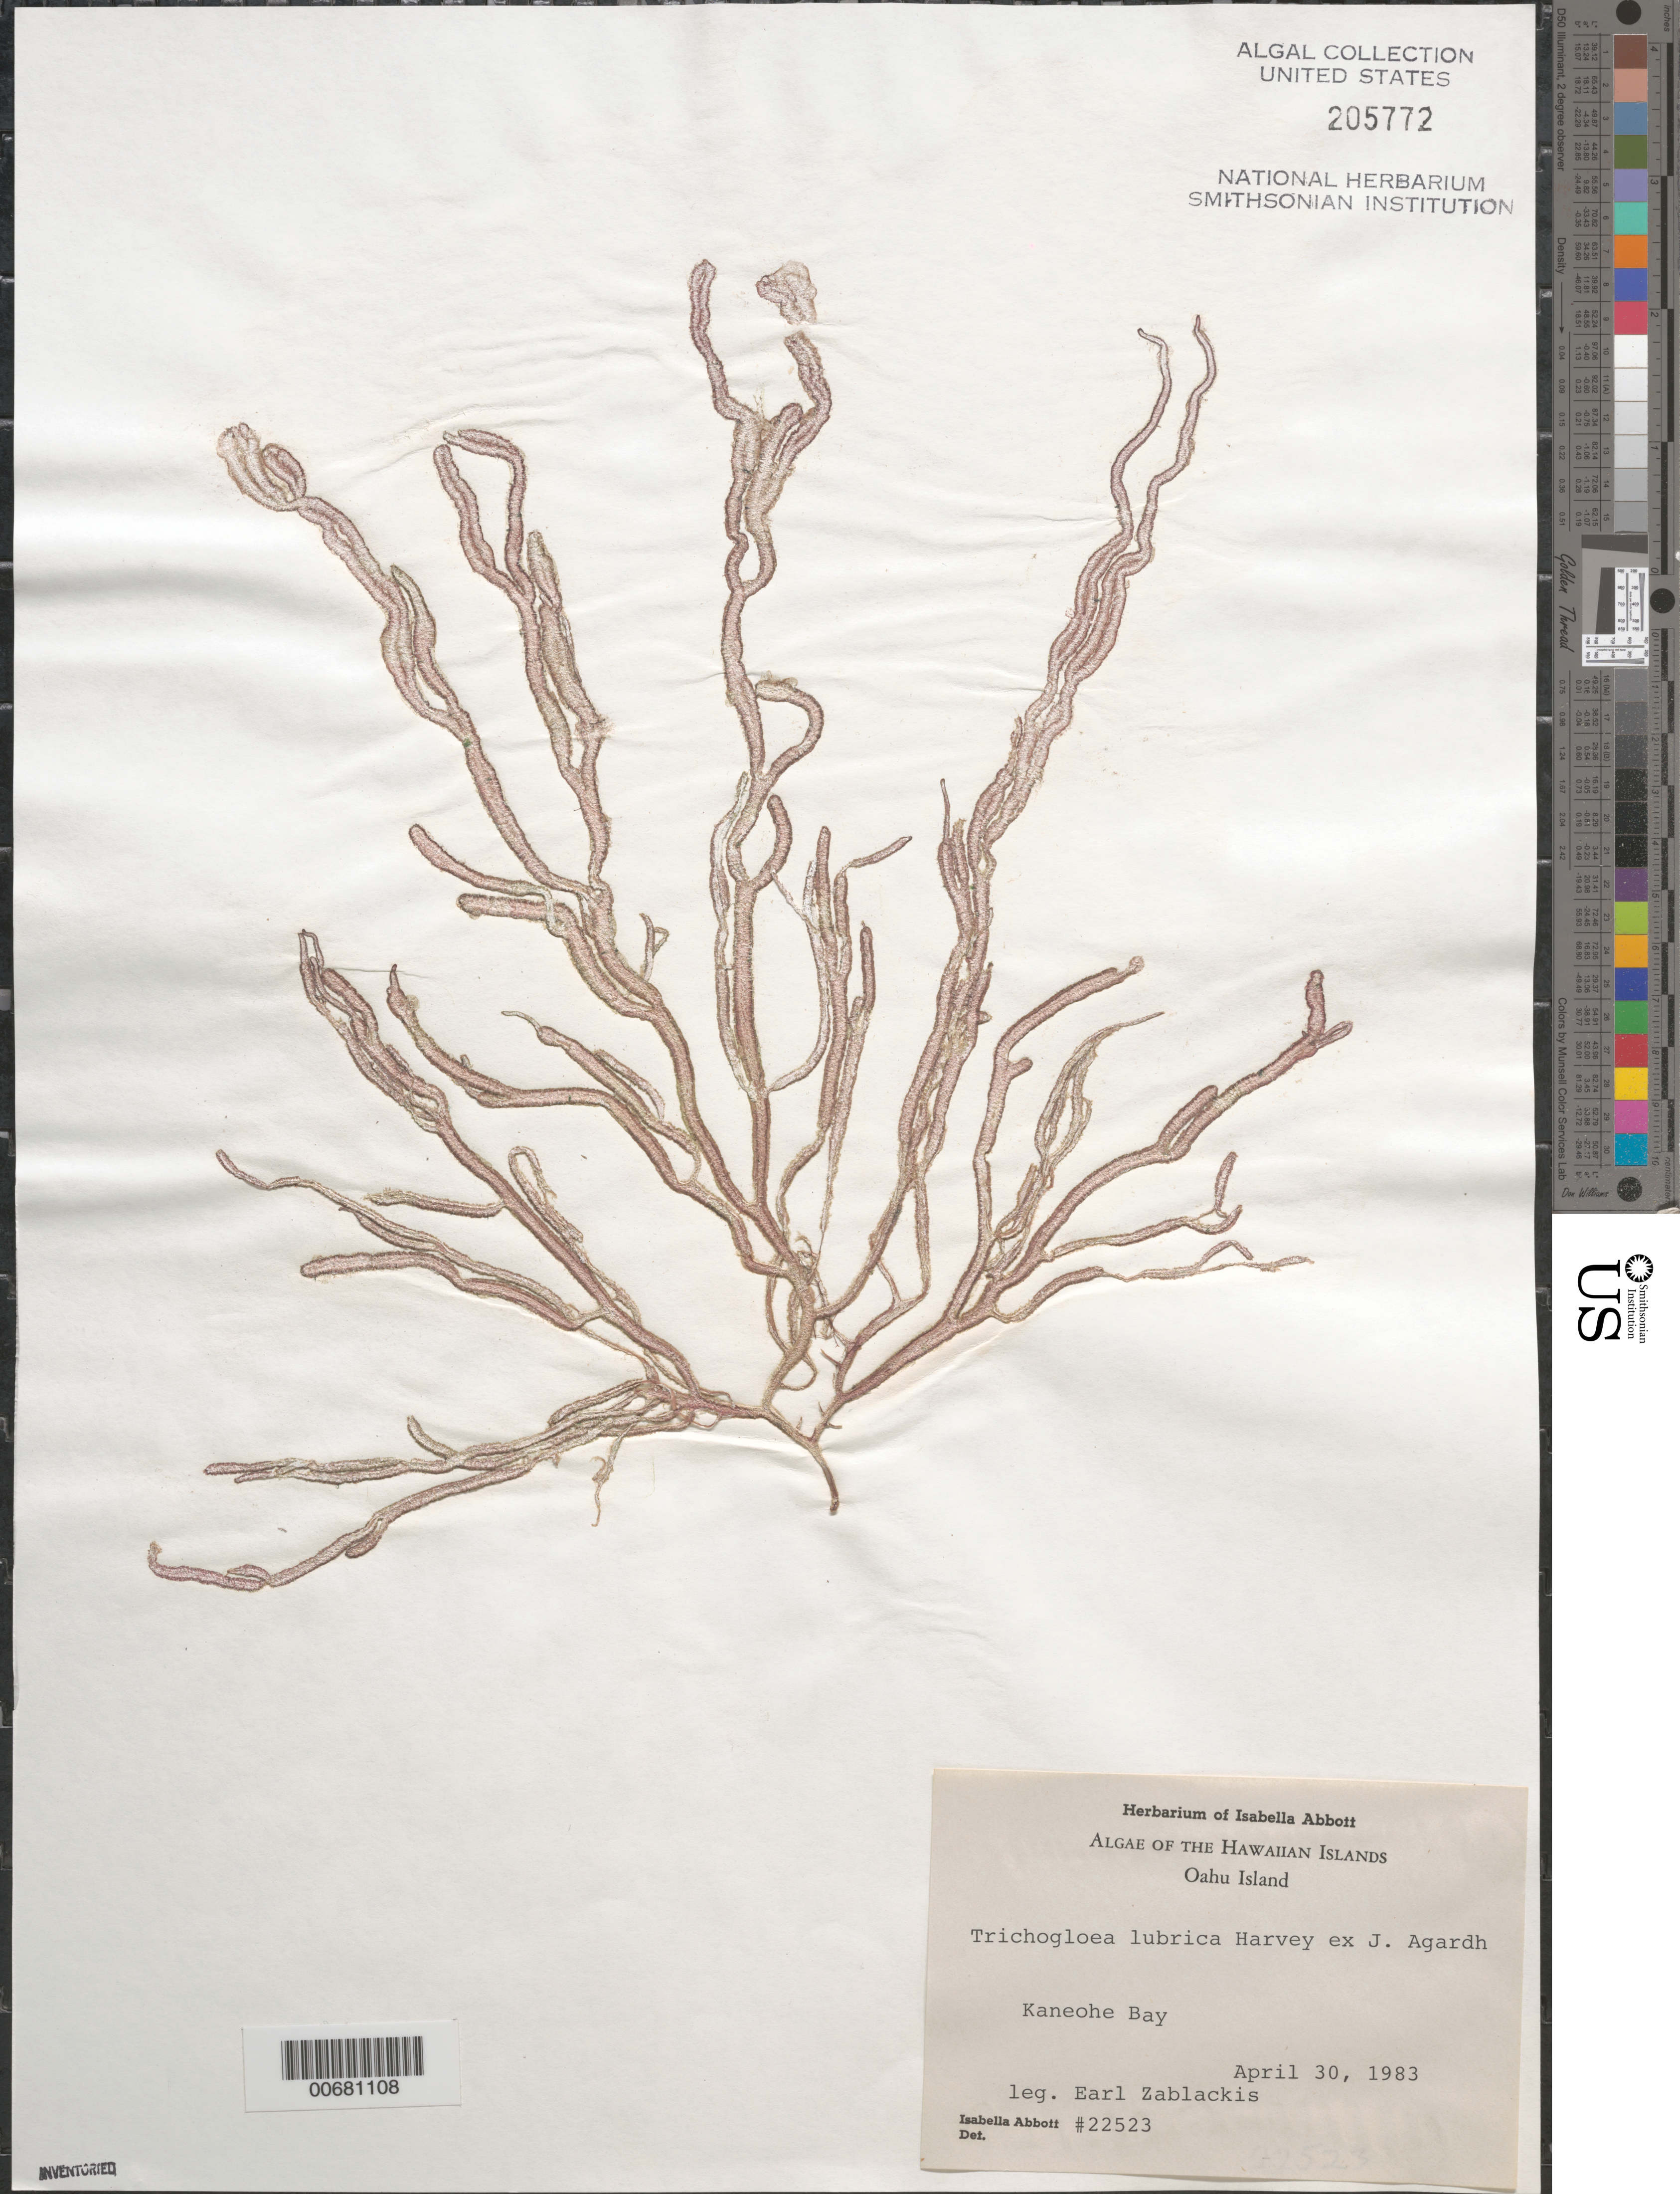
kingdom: Plantae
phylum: Rhodophyta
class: Florideophyceae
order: Nemaliales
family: Liagoraceae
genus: Trichogloea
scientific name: Trichogloea lubrica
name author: J. Agardh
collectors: E. Zablackis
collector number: IAA 22523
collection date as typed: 30 Apr 1983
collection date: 1983-04-30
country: United States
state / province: Hawaii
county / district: Honolulu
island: Oahu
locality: Kaneohe Bay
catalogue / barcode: US 205772